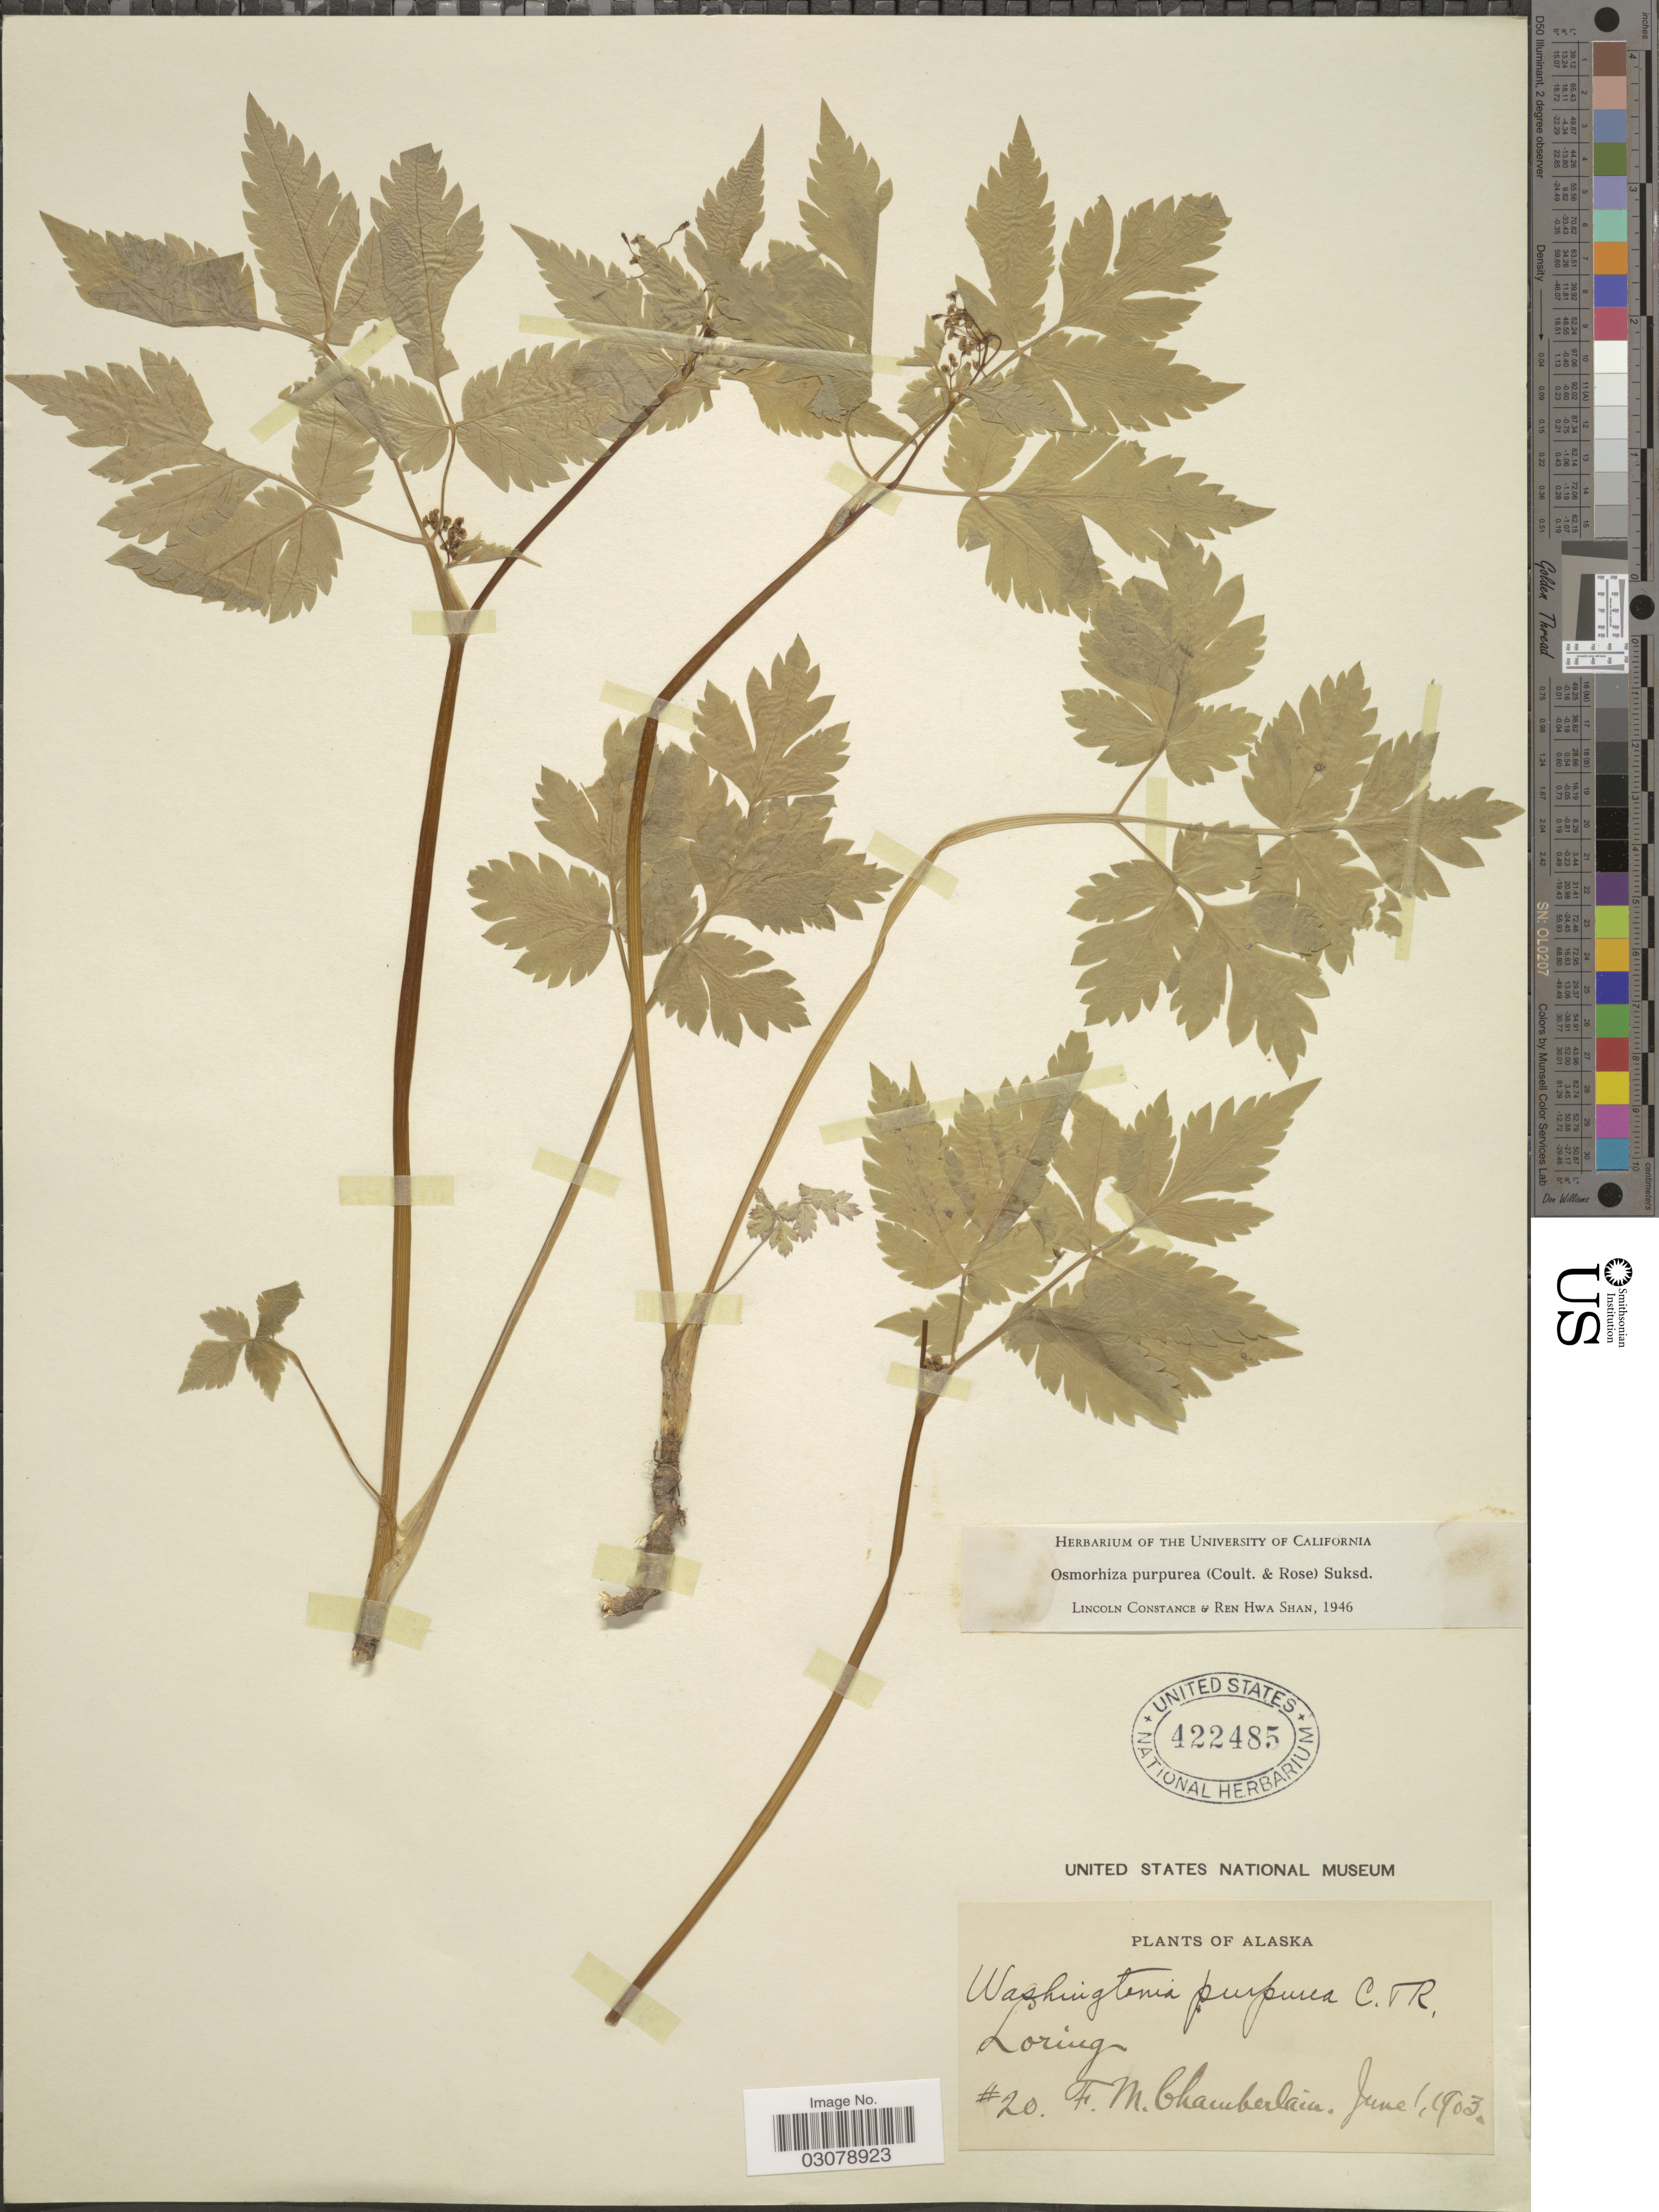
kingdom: Plantae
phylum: Tracheophyta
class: Magnoliopsida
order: Apiales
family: Apiaceae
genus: Osmorhiza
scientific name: Osmorhiza purpurea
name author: (J.M. Coult. & Rose) Suksd.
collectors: F. Chamberlain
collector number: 20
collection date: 1903-06-01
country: United States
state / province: Alaska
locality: Loring.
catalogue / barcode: US 422485